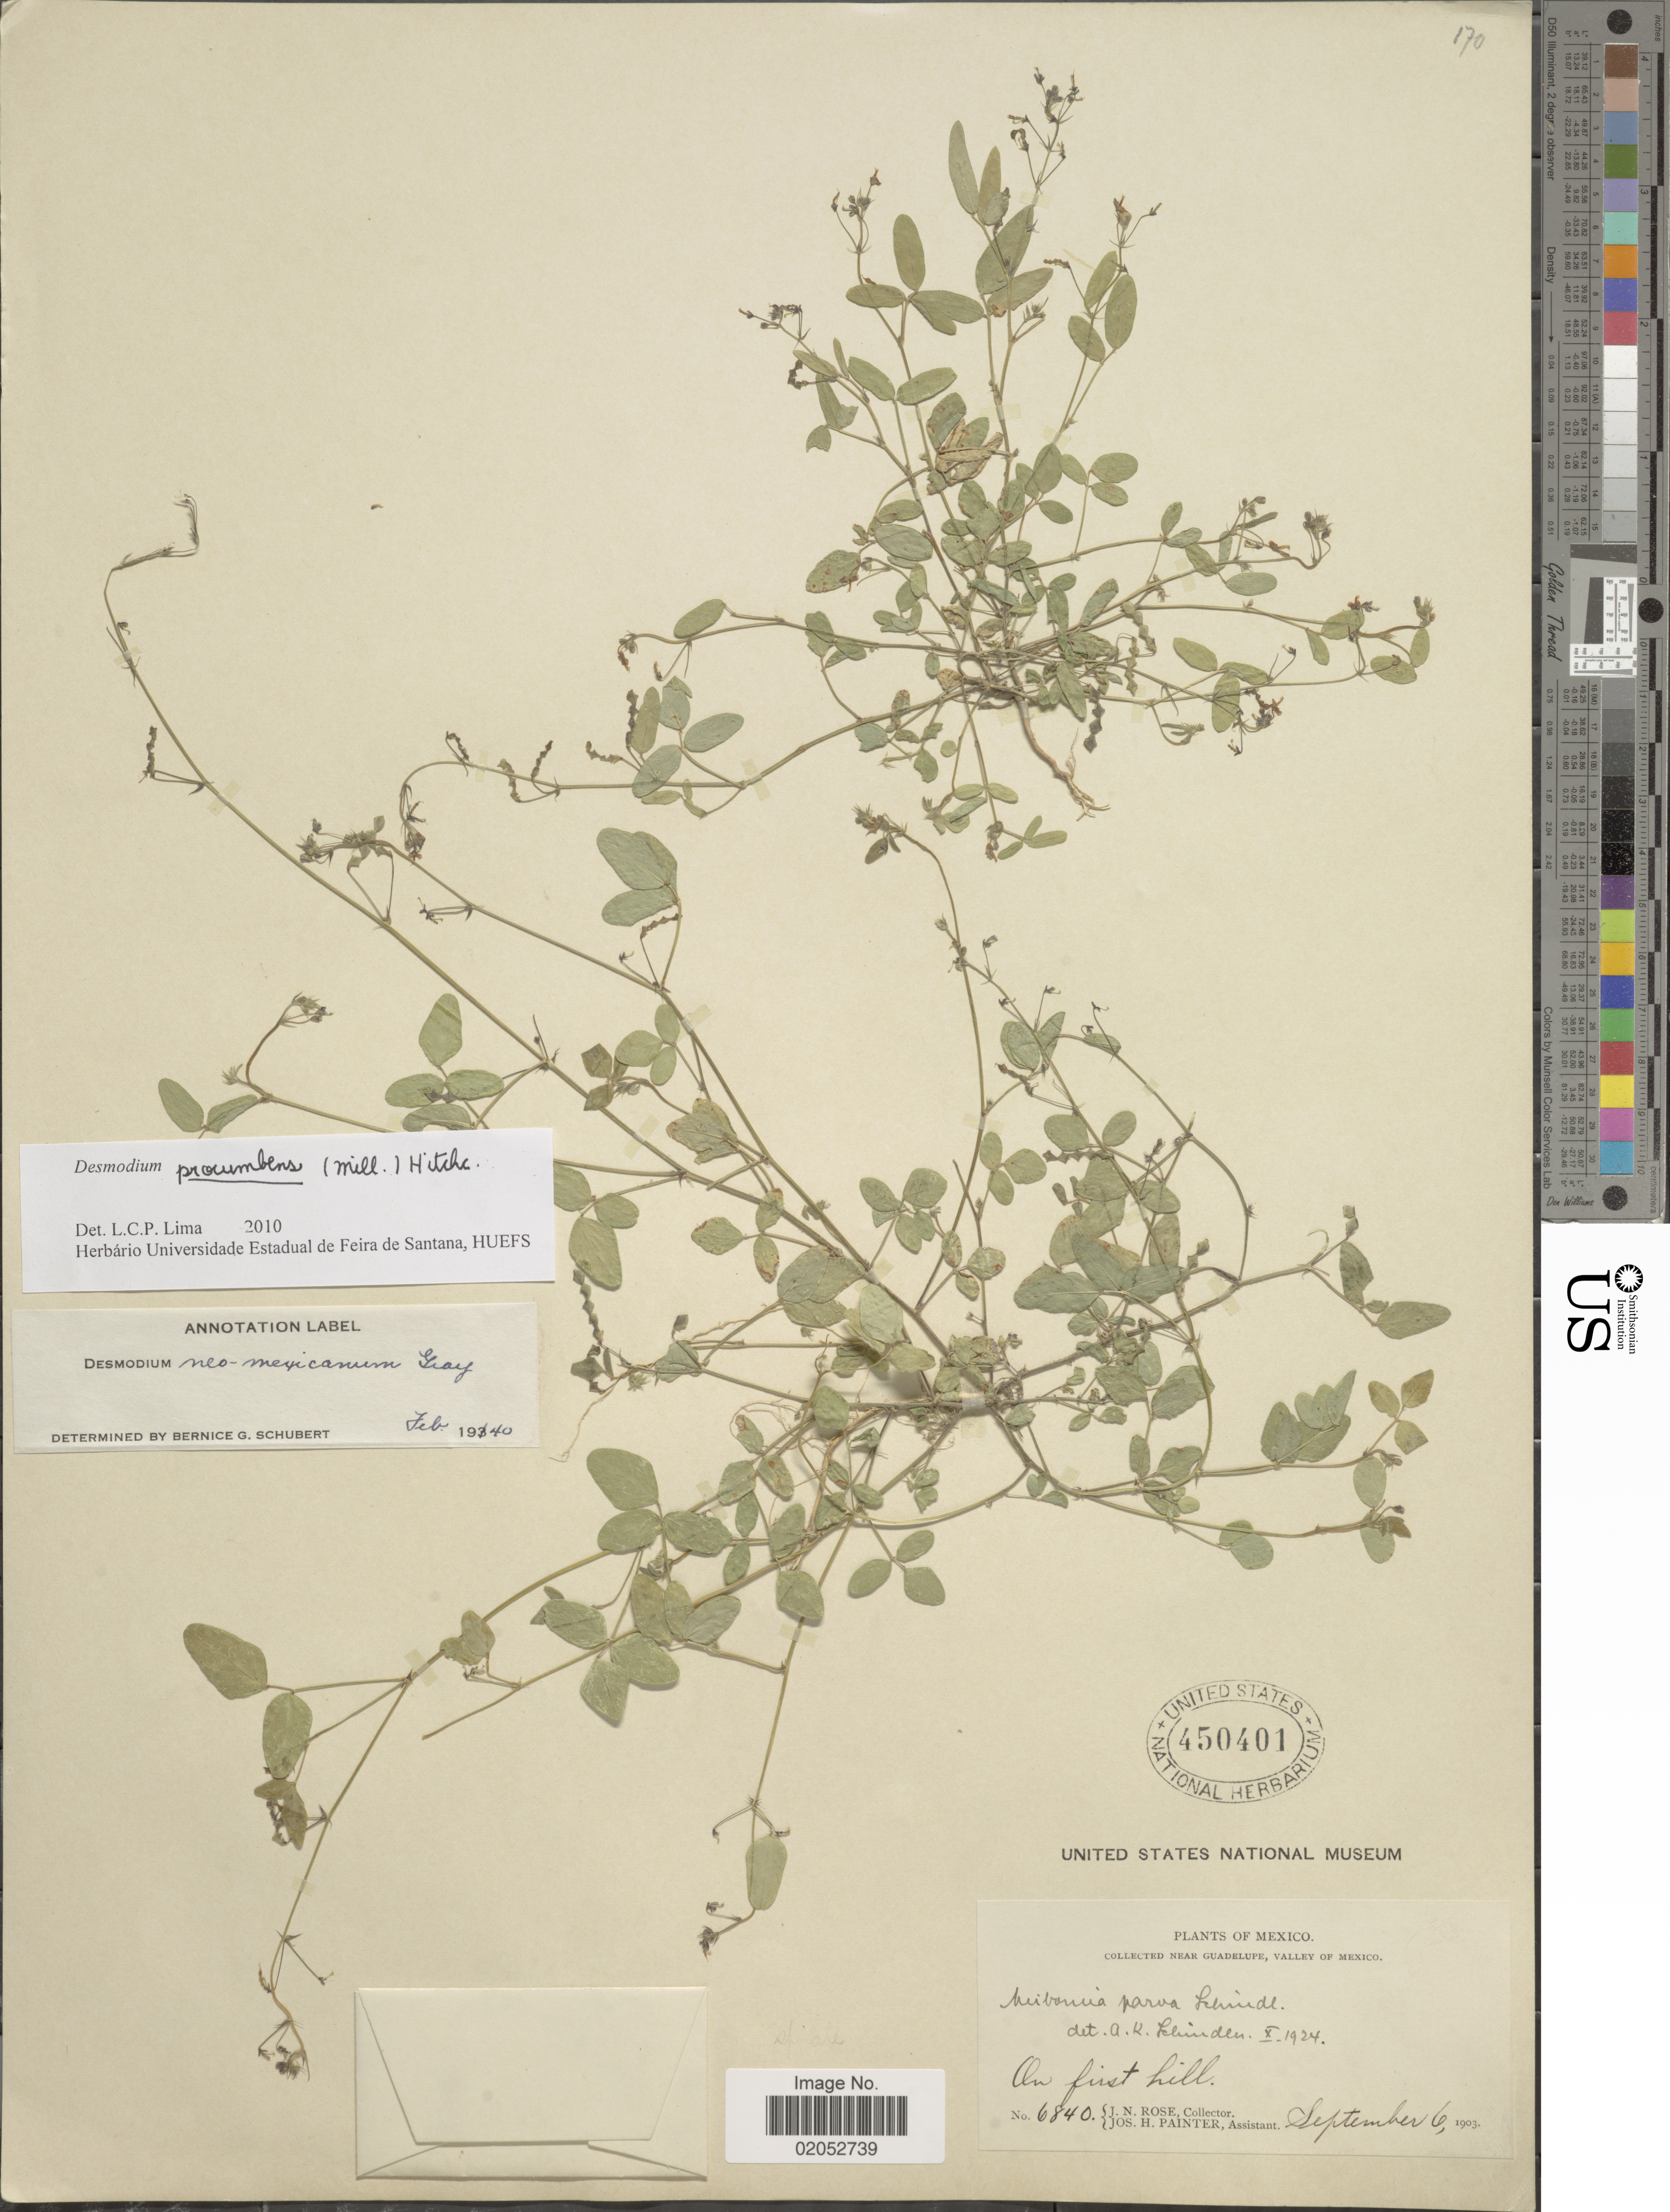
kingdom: Plantae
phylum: Tracheophyta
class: Magnoliopsida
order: Fabales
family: Fabaceae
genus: Desmodium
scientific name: Desmodium procumbens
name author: (Mill.) Hitchc.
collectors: J. N. Rose & J. H. Painter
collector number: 6840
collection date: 1903-09-06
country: Mexico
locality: Near Guadelupe, Valley of Mexico, On first hill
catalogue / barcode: US 450401